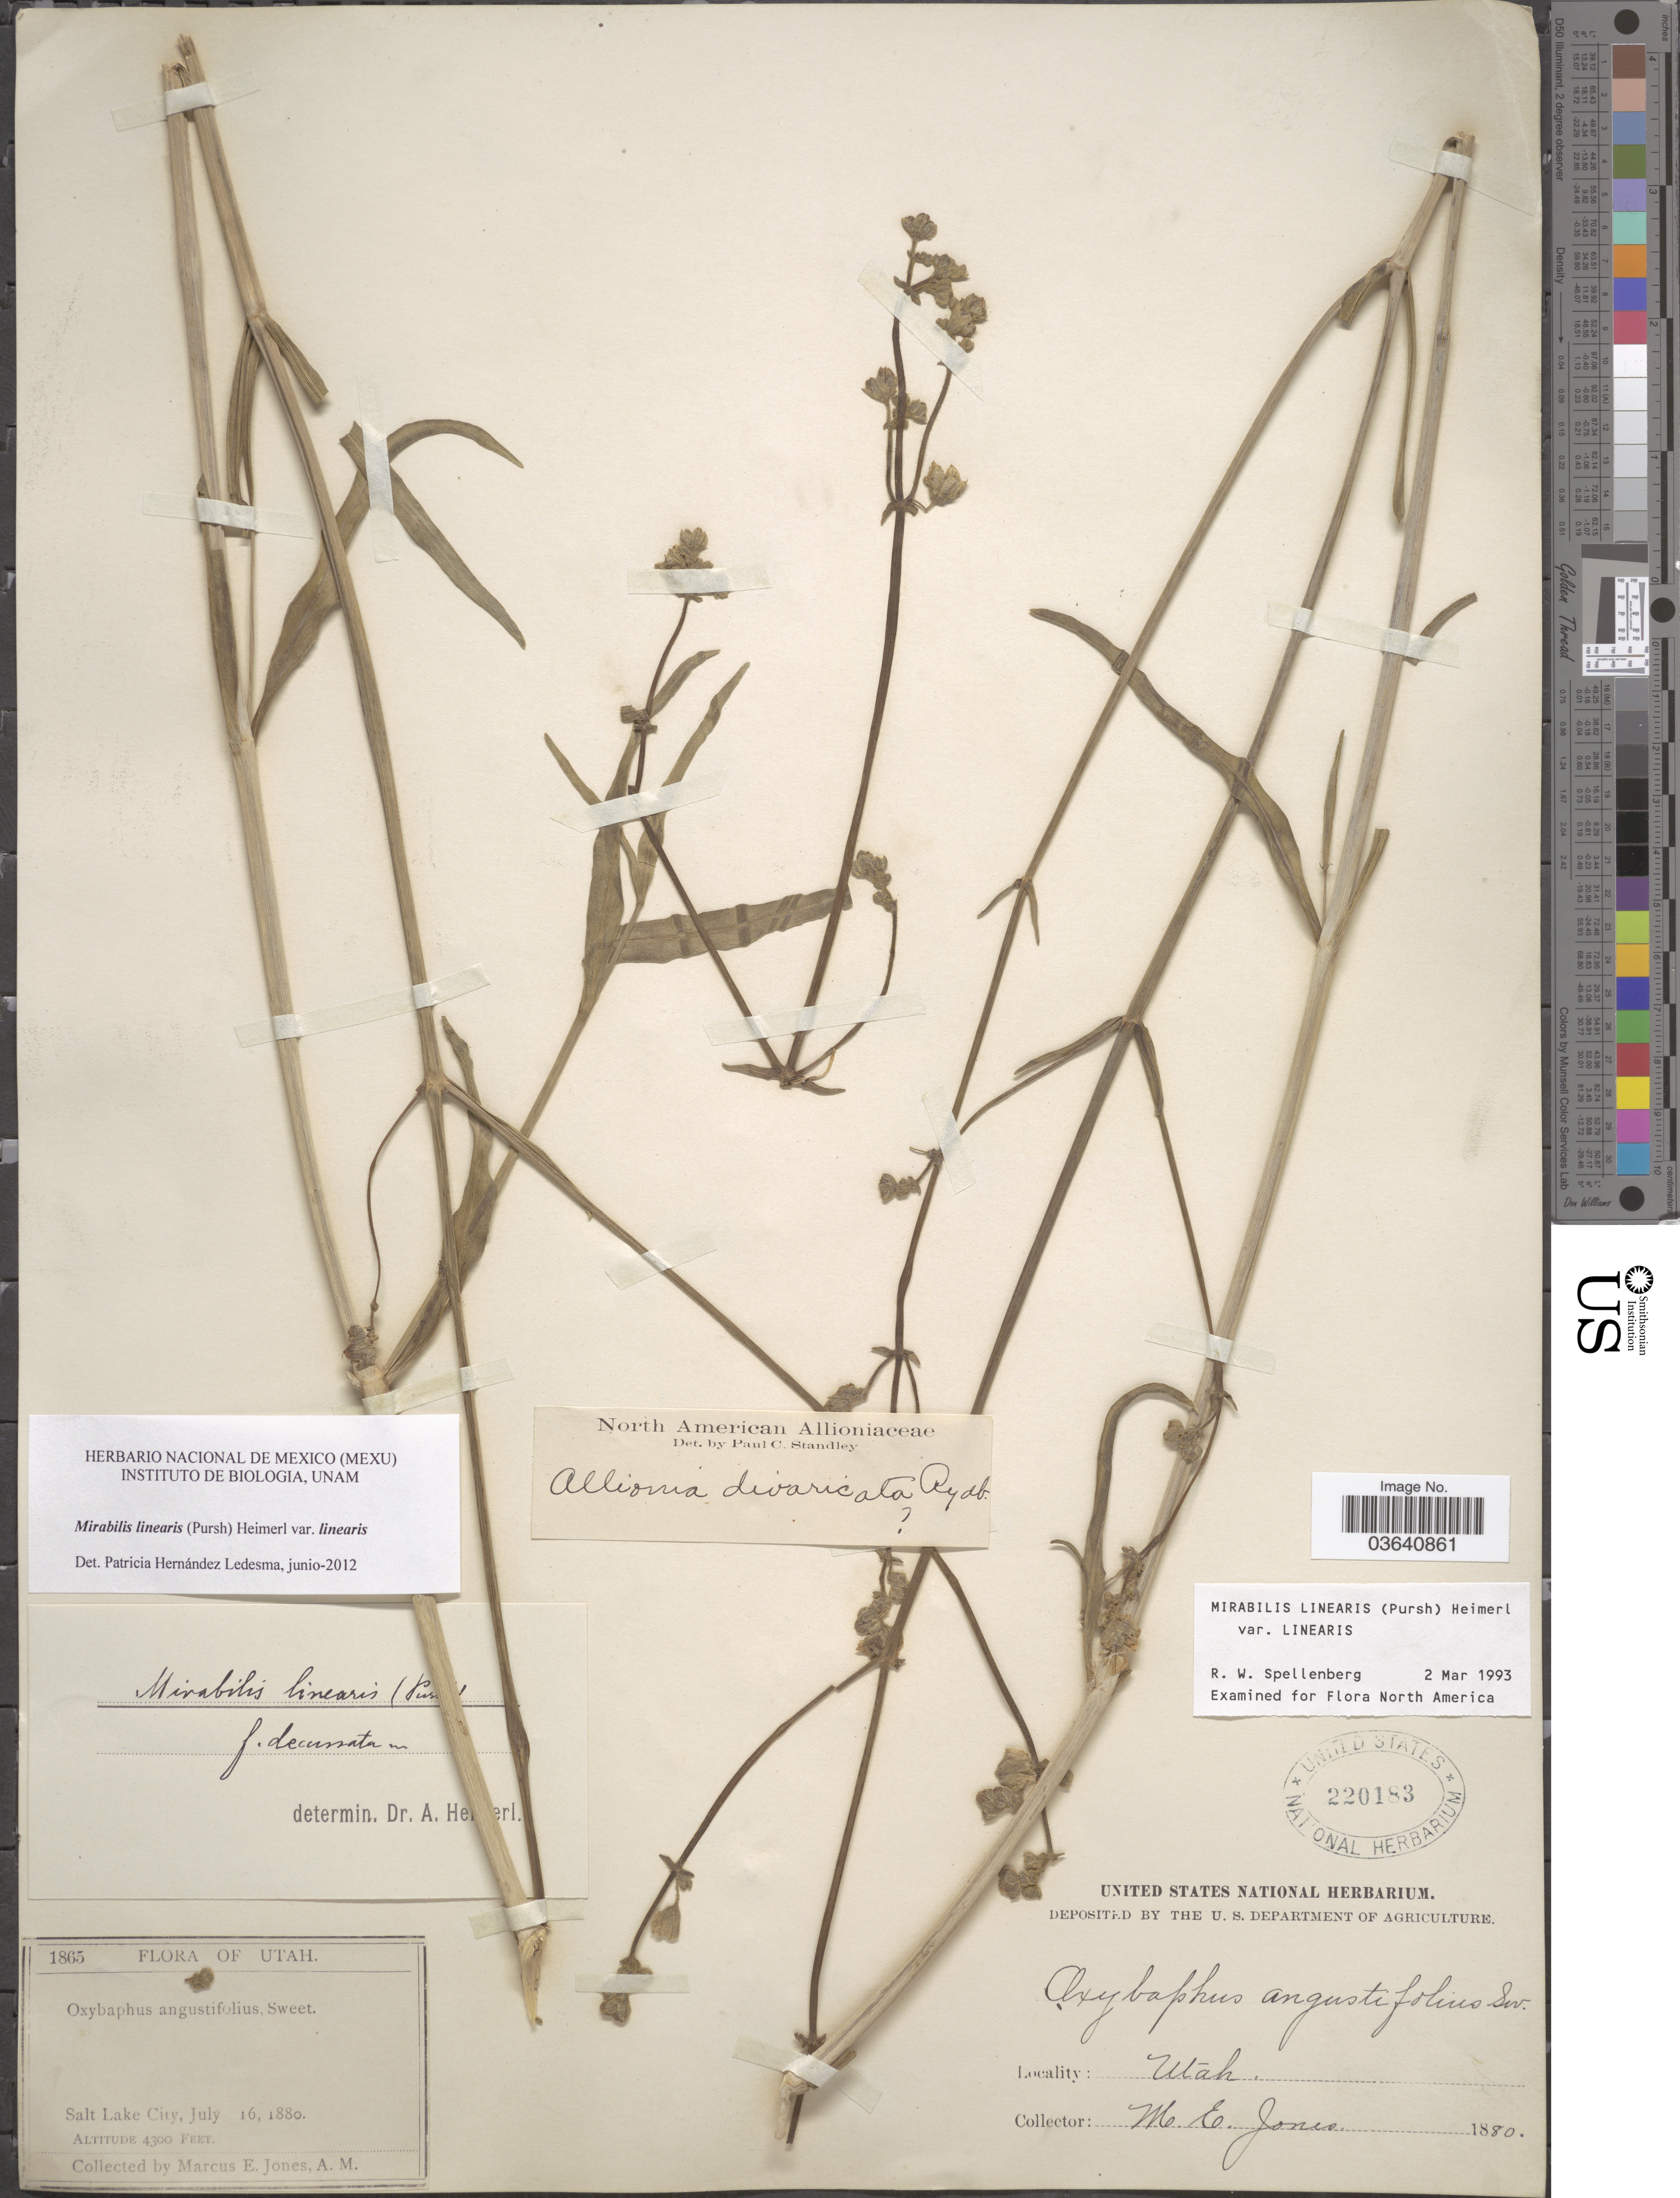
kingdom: Plantae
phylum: Tracheophyta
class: Magnoliopsida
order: Caryophyllales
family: Nyctaginaceae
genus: Mirabilis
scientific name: Mirabilis linearis var. linearis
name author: (Pursh) Heimerl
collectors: M. E. Jones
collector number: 1865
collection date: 1880-07-16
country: United States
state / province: Utah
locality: Salt Lake City.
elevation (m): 1311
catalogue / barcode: US 220183